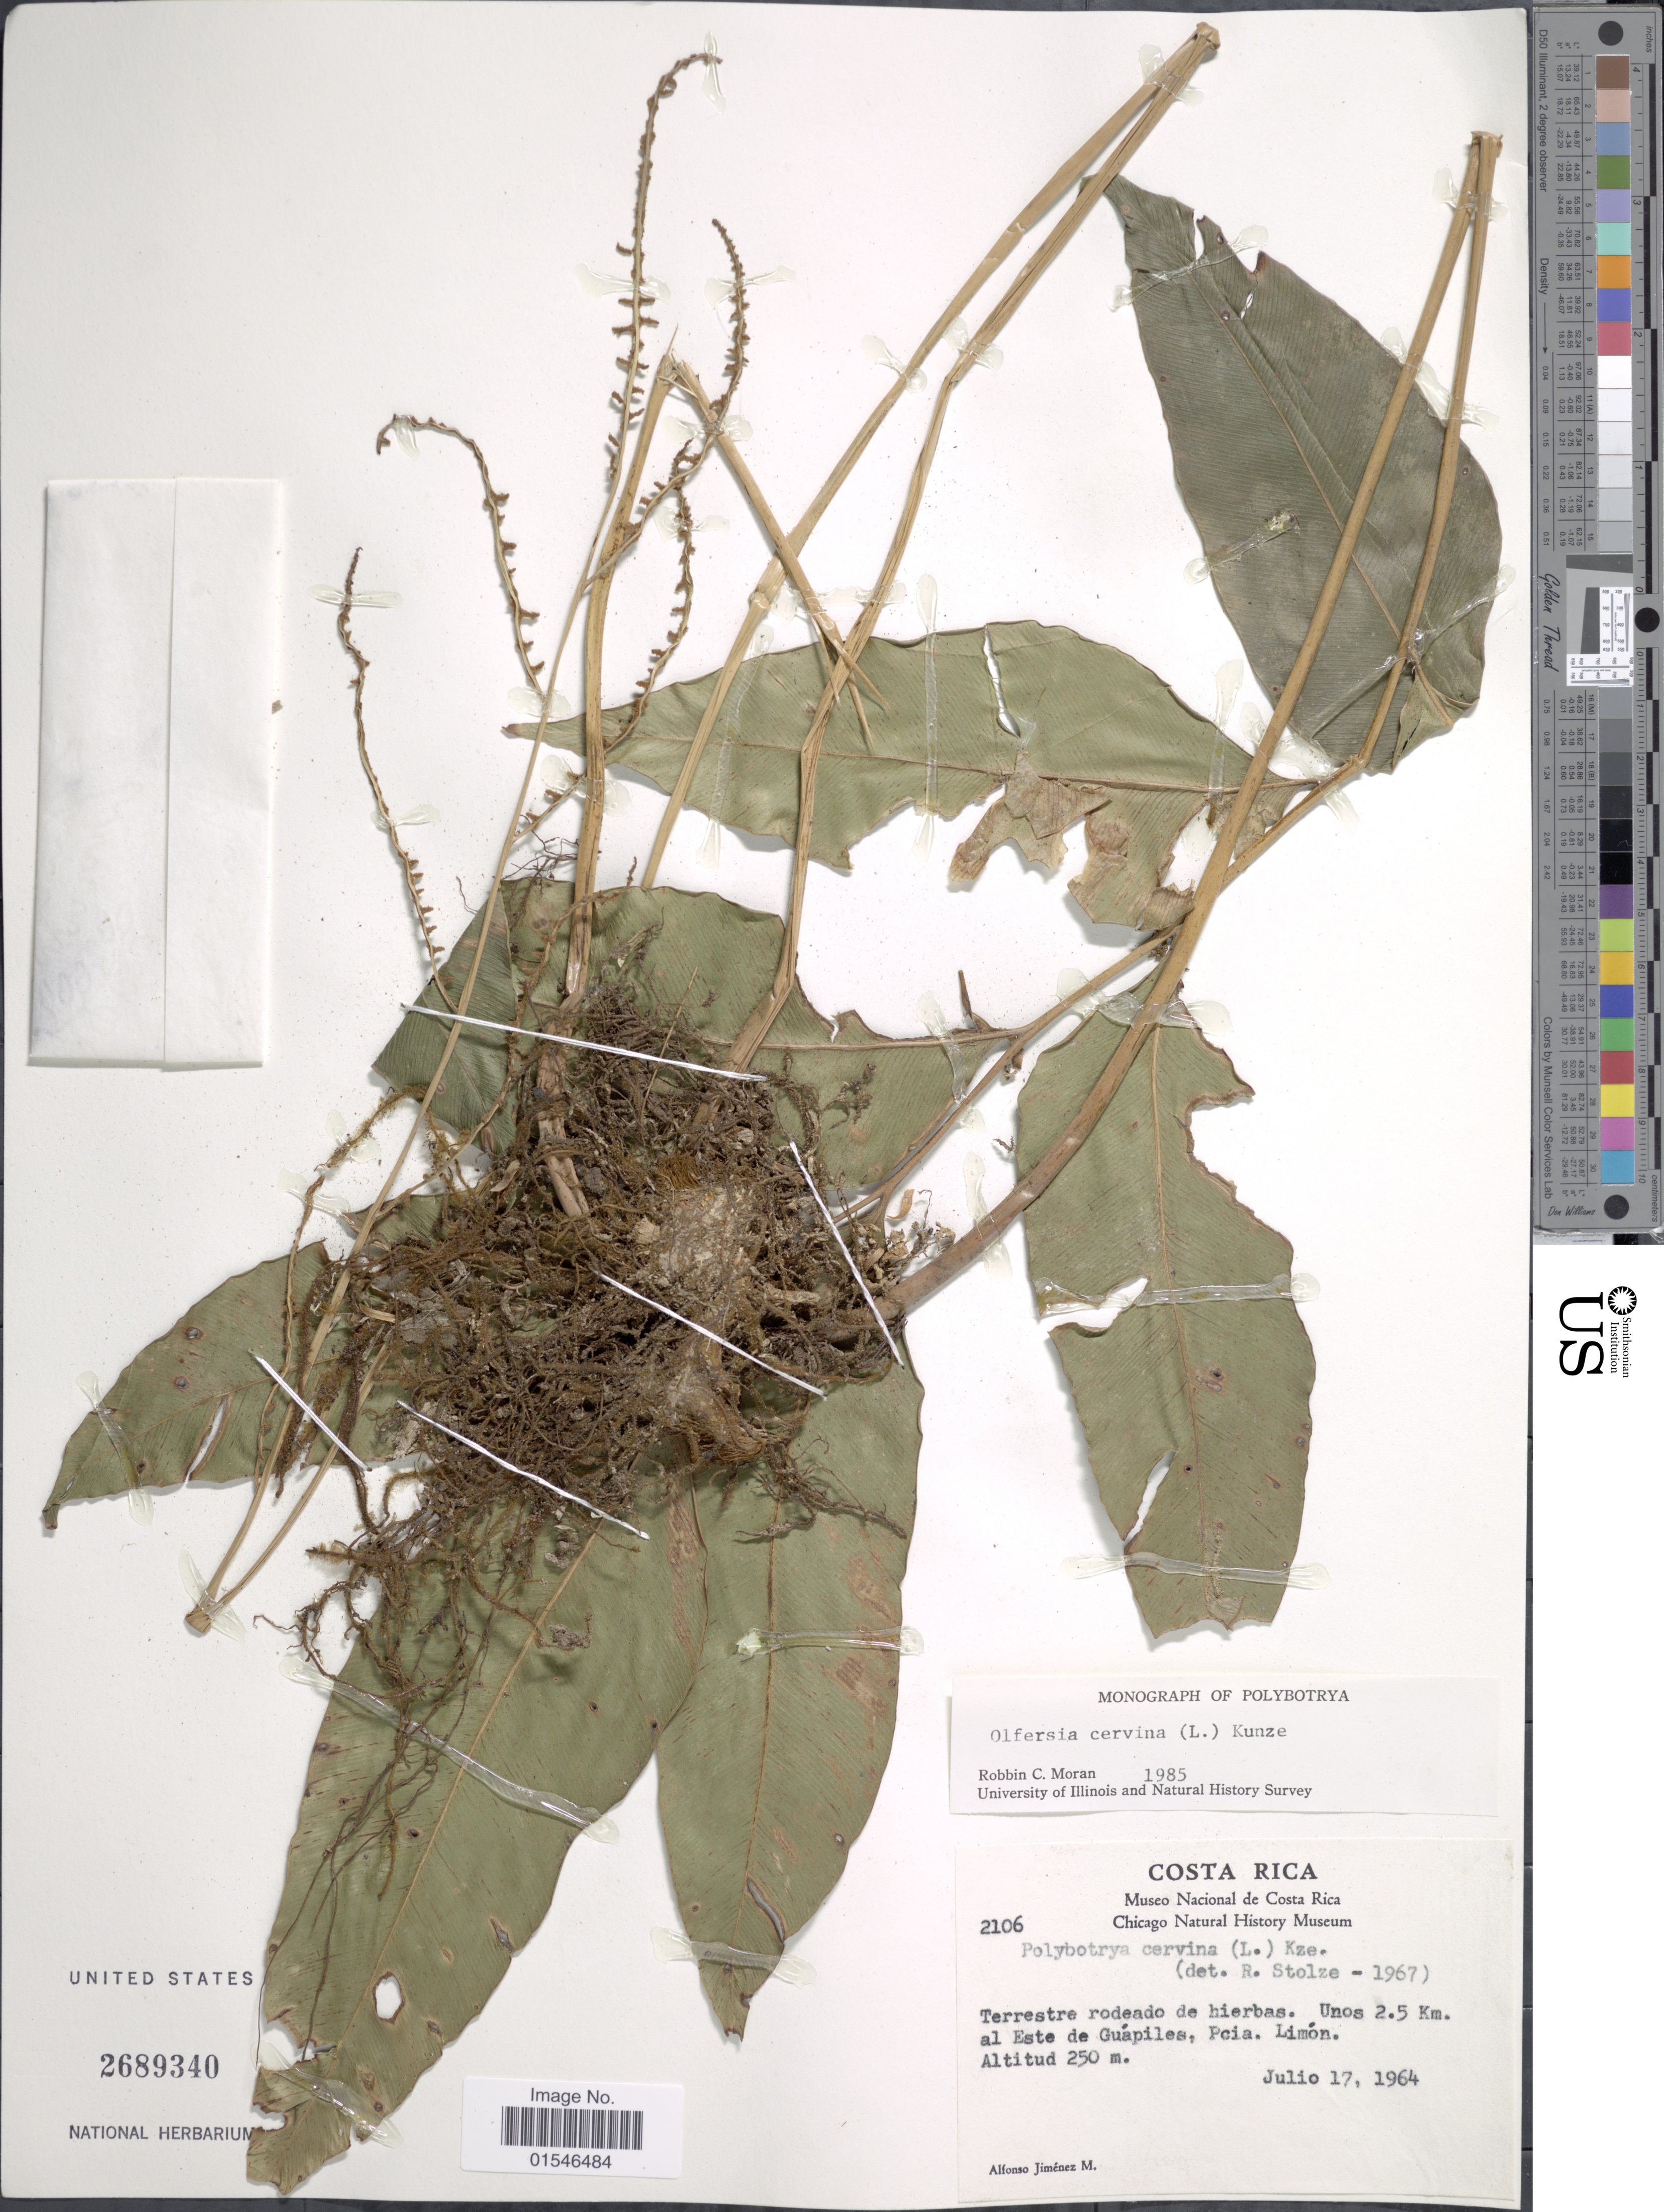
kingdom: Plantae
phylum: Tracheophyta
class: Polypodiopsida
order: Polypodiales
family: Dryopteridaceae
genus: Olfersia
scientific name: Olfersia cervina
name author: (L.) Kunze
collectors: A. Jimenez M.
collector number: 2106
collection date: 1964-07-17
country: Costa Rica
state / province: Limón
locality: Unos 2.5 Km. al Este de Gúapiles, Pcia.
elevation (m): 250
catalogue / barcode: US 2689340